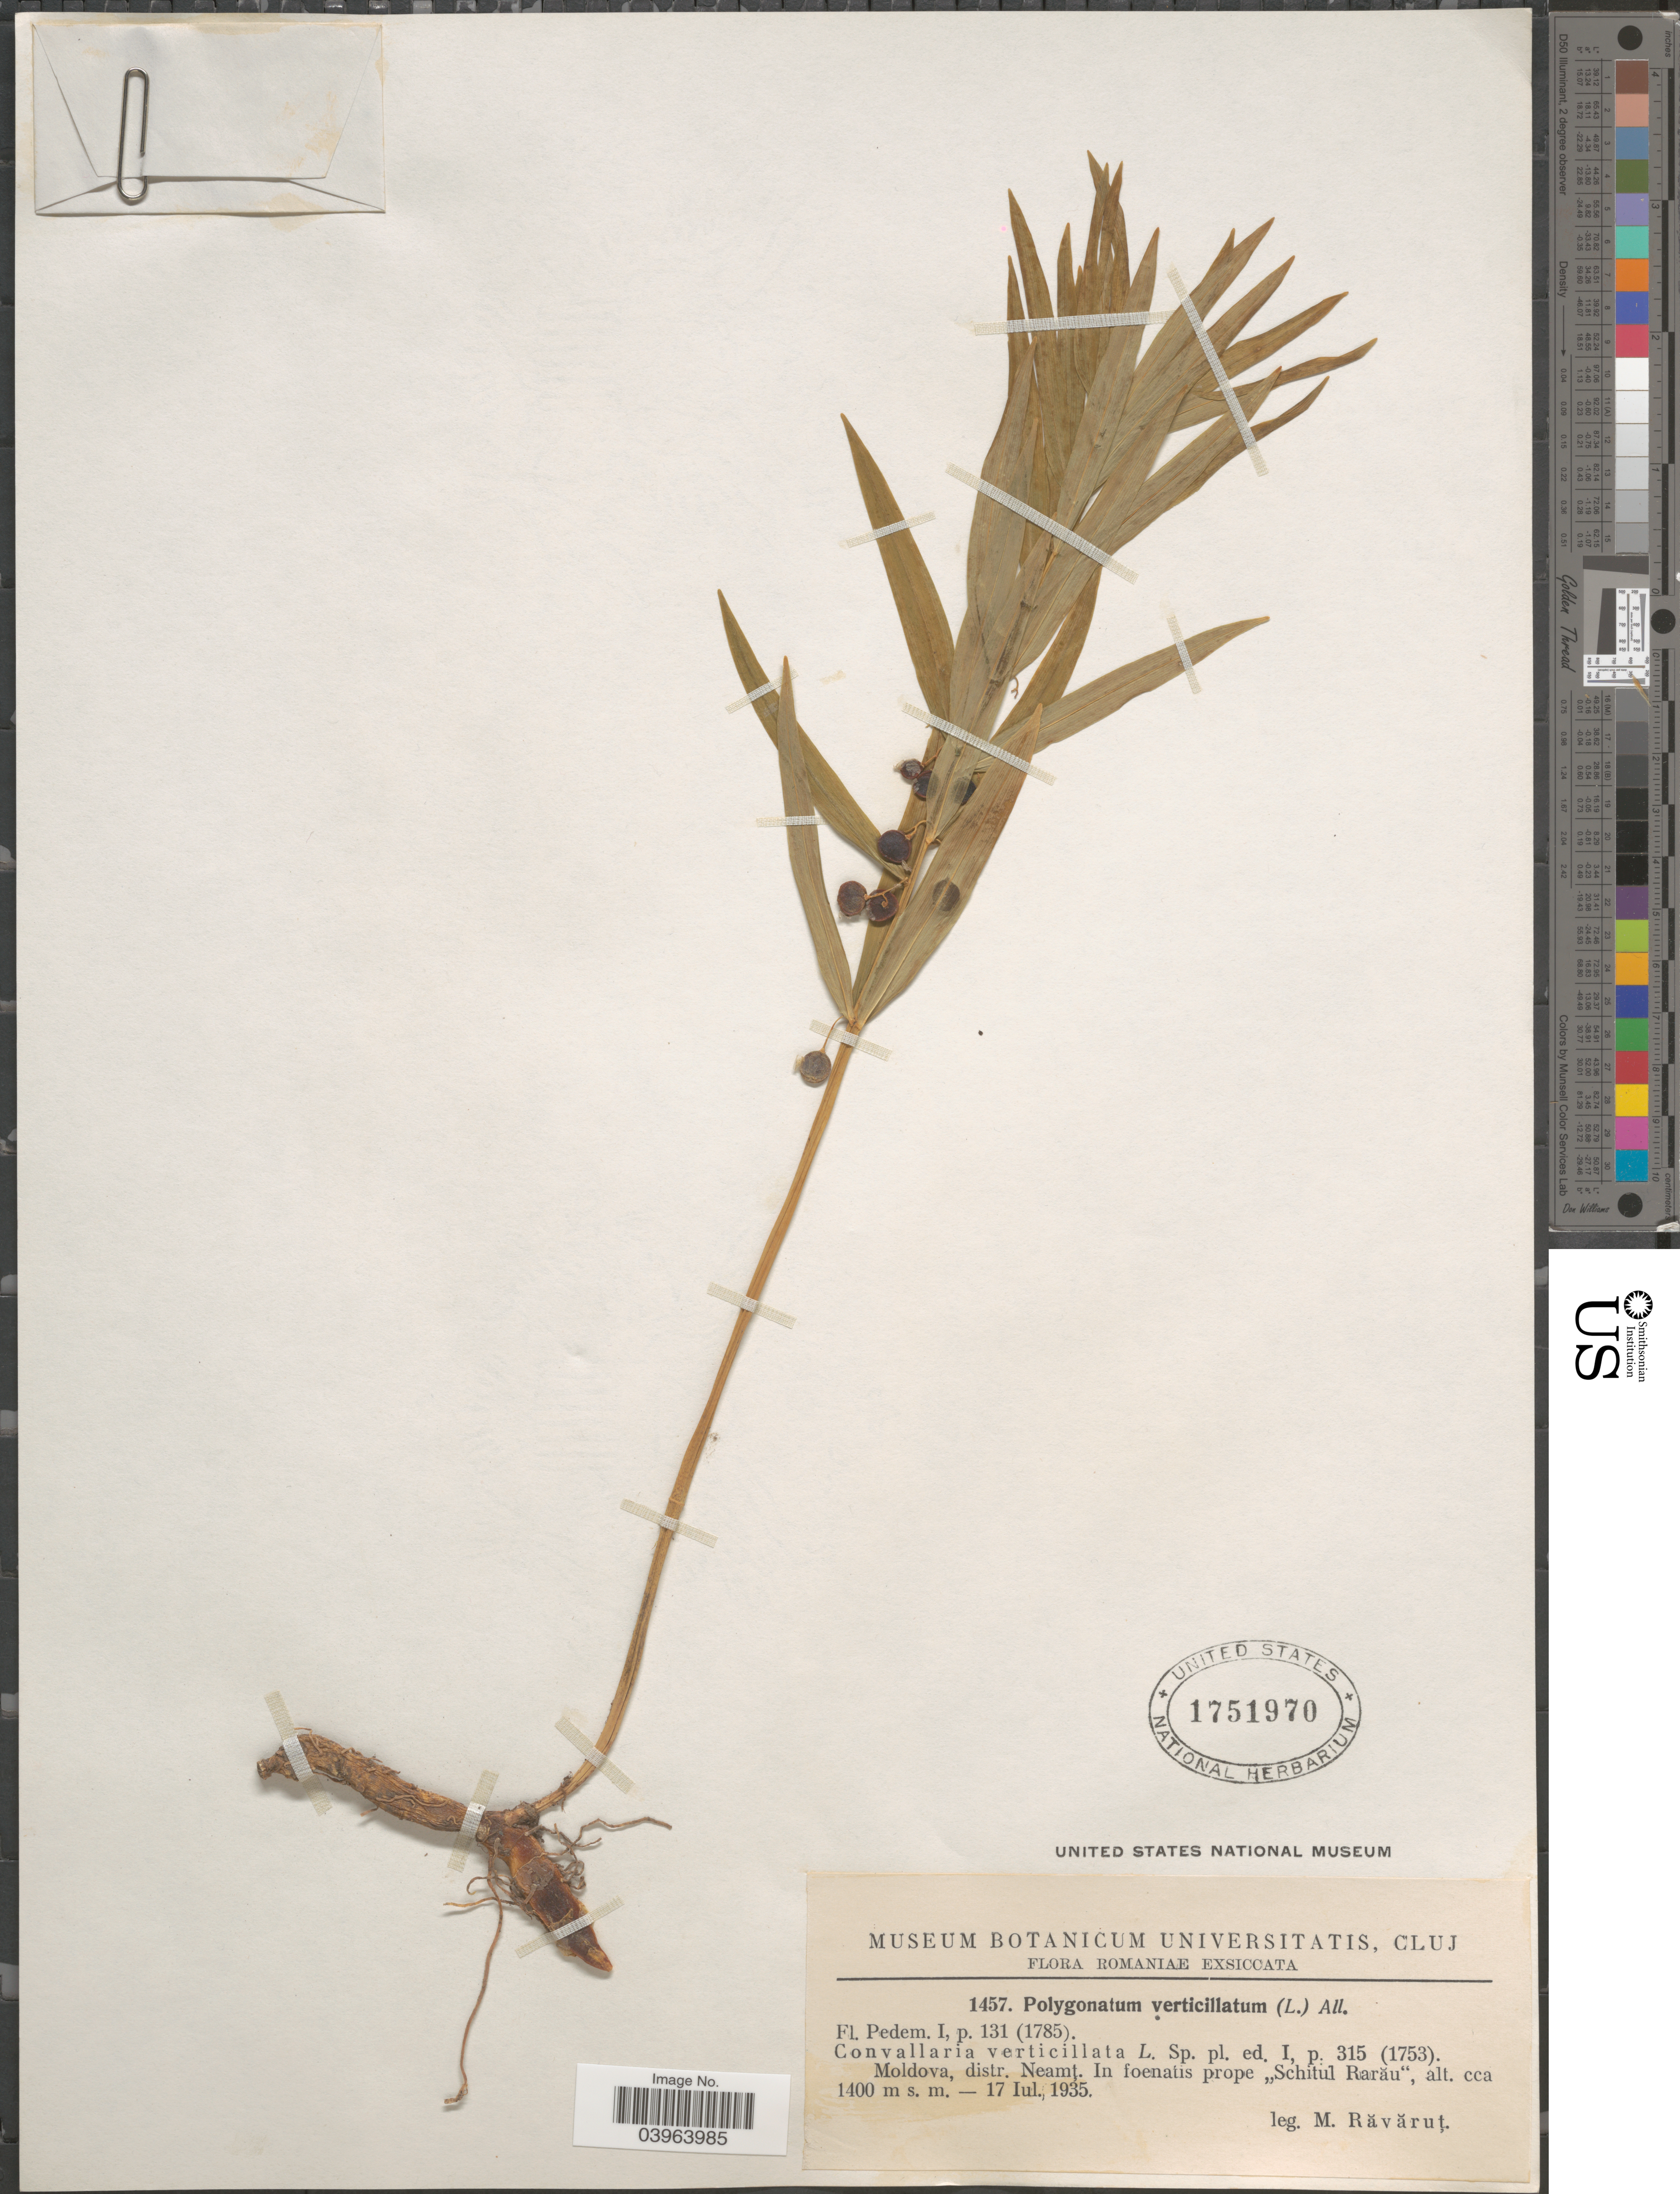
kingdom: Plantae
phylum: Tracheophyta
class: Liliopsida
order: Asparagales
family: Asparagaceae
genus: Polygonatum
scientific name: Polygonatum verticillatum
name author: (L.) All.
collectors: M. Ravarut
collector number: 1457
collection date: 1935-07-17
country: Romania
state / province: Neamt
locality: Romaniae. Moldova, distr. Neamt. In foenatis prope "Schitul Rarău".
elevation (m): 1400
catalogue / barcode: US 1751970